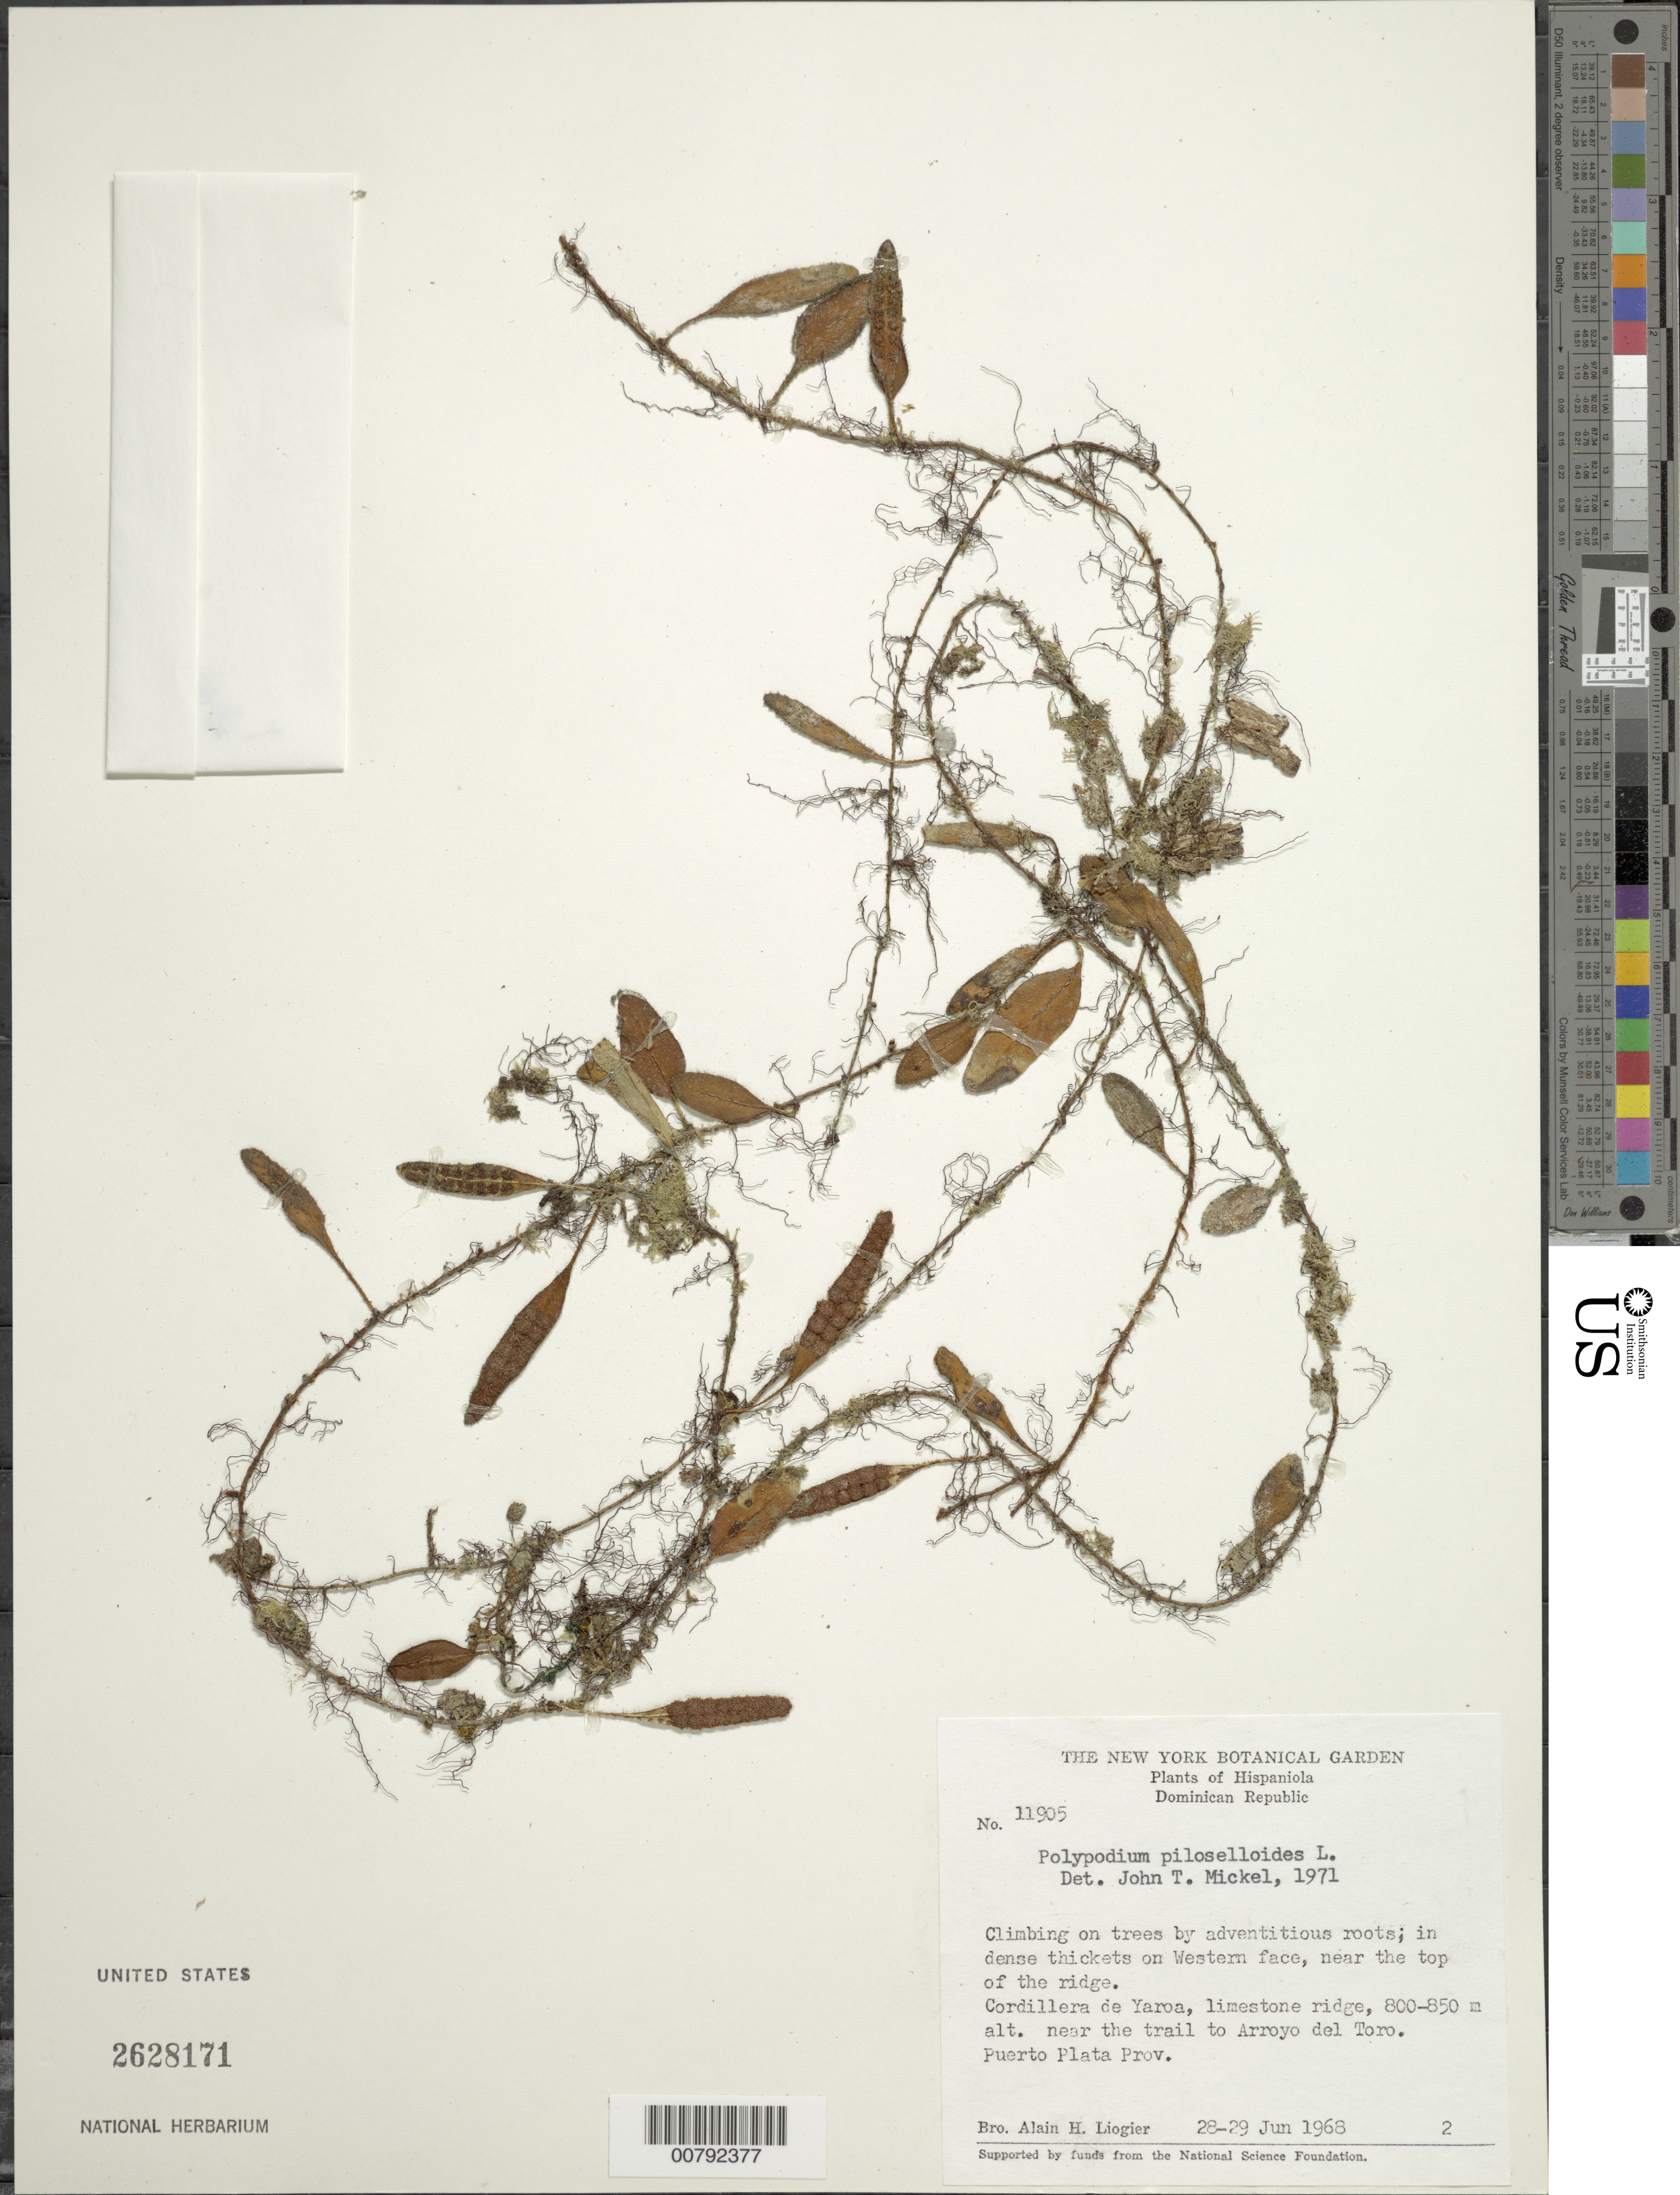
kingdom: Plantae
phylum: Tracheophyta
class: Polypodiopsida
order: Polypodiales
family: Polypodiaceae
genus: Microgramma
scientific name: Microgramma piloselloides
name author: (L.) Copel.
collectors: A. H. Liogier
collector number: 11905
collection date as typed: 28 Jun 1968 to 29 Jun 1968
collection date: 1968-06-28/1968-06-29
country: Dominican Republic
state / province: Puerto Plata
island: Hispaniola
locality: Cordillera de Yaroa, trail to Arroyo del Toro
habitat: Limeston ridge top, dense thickets on W face, on trees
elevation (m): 800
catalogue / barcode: US 2628171